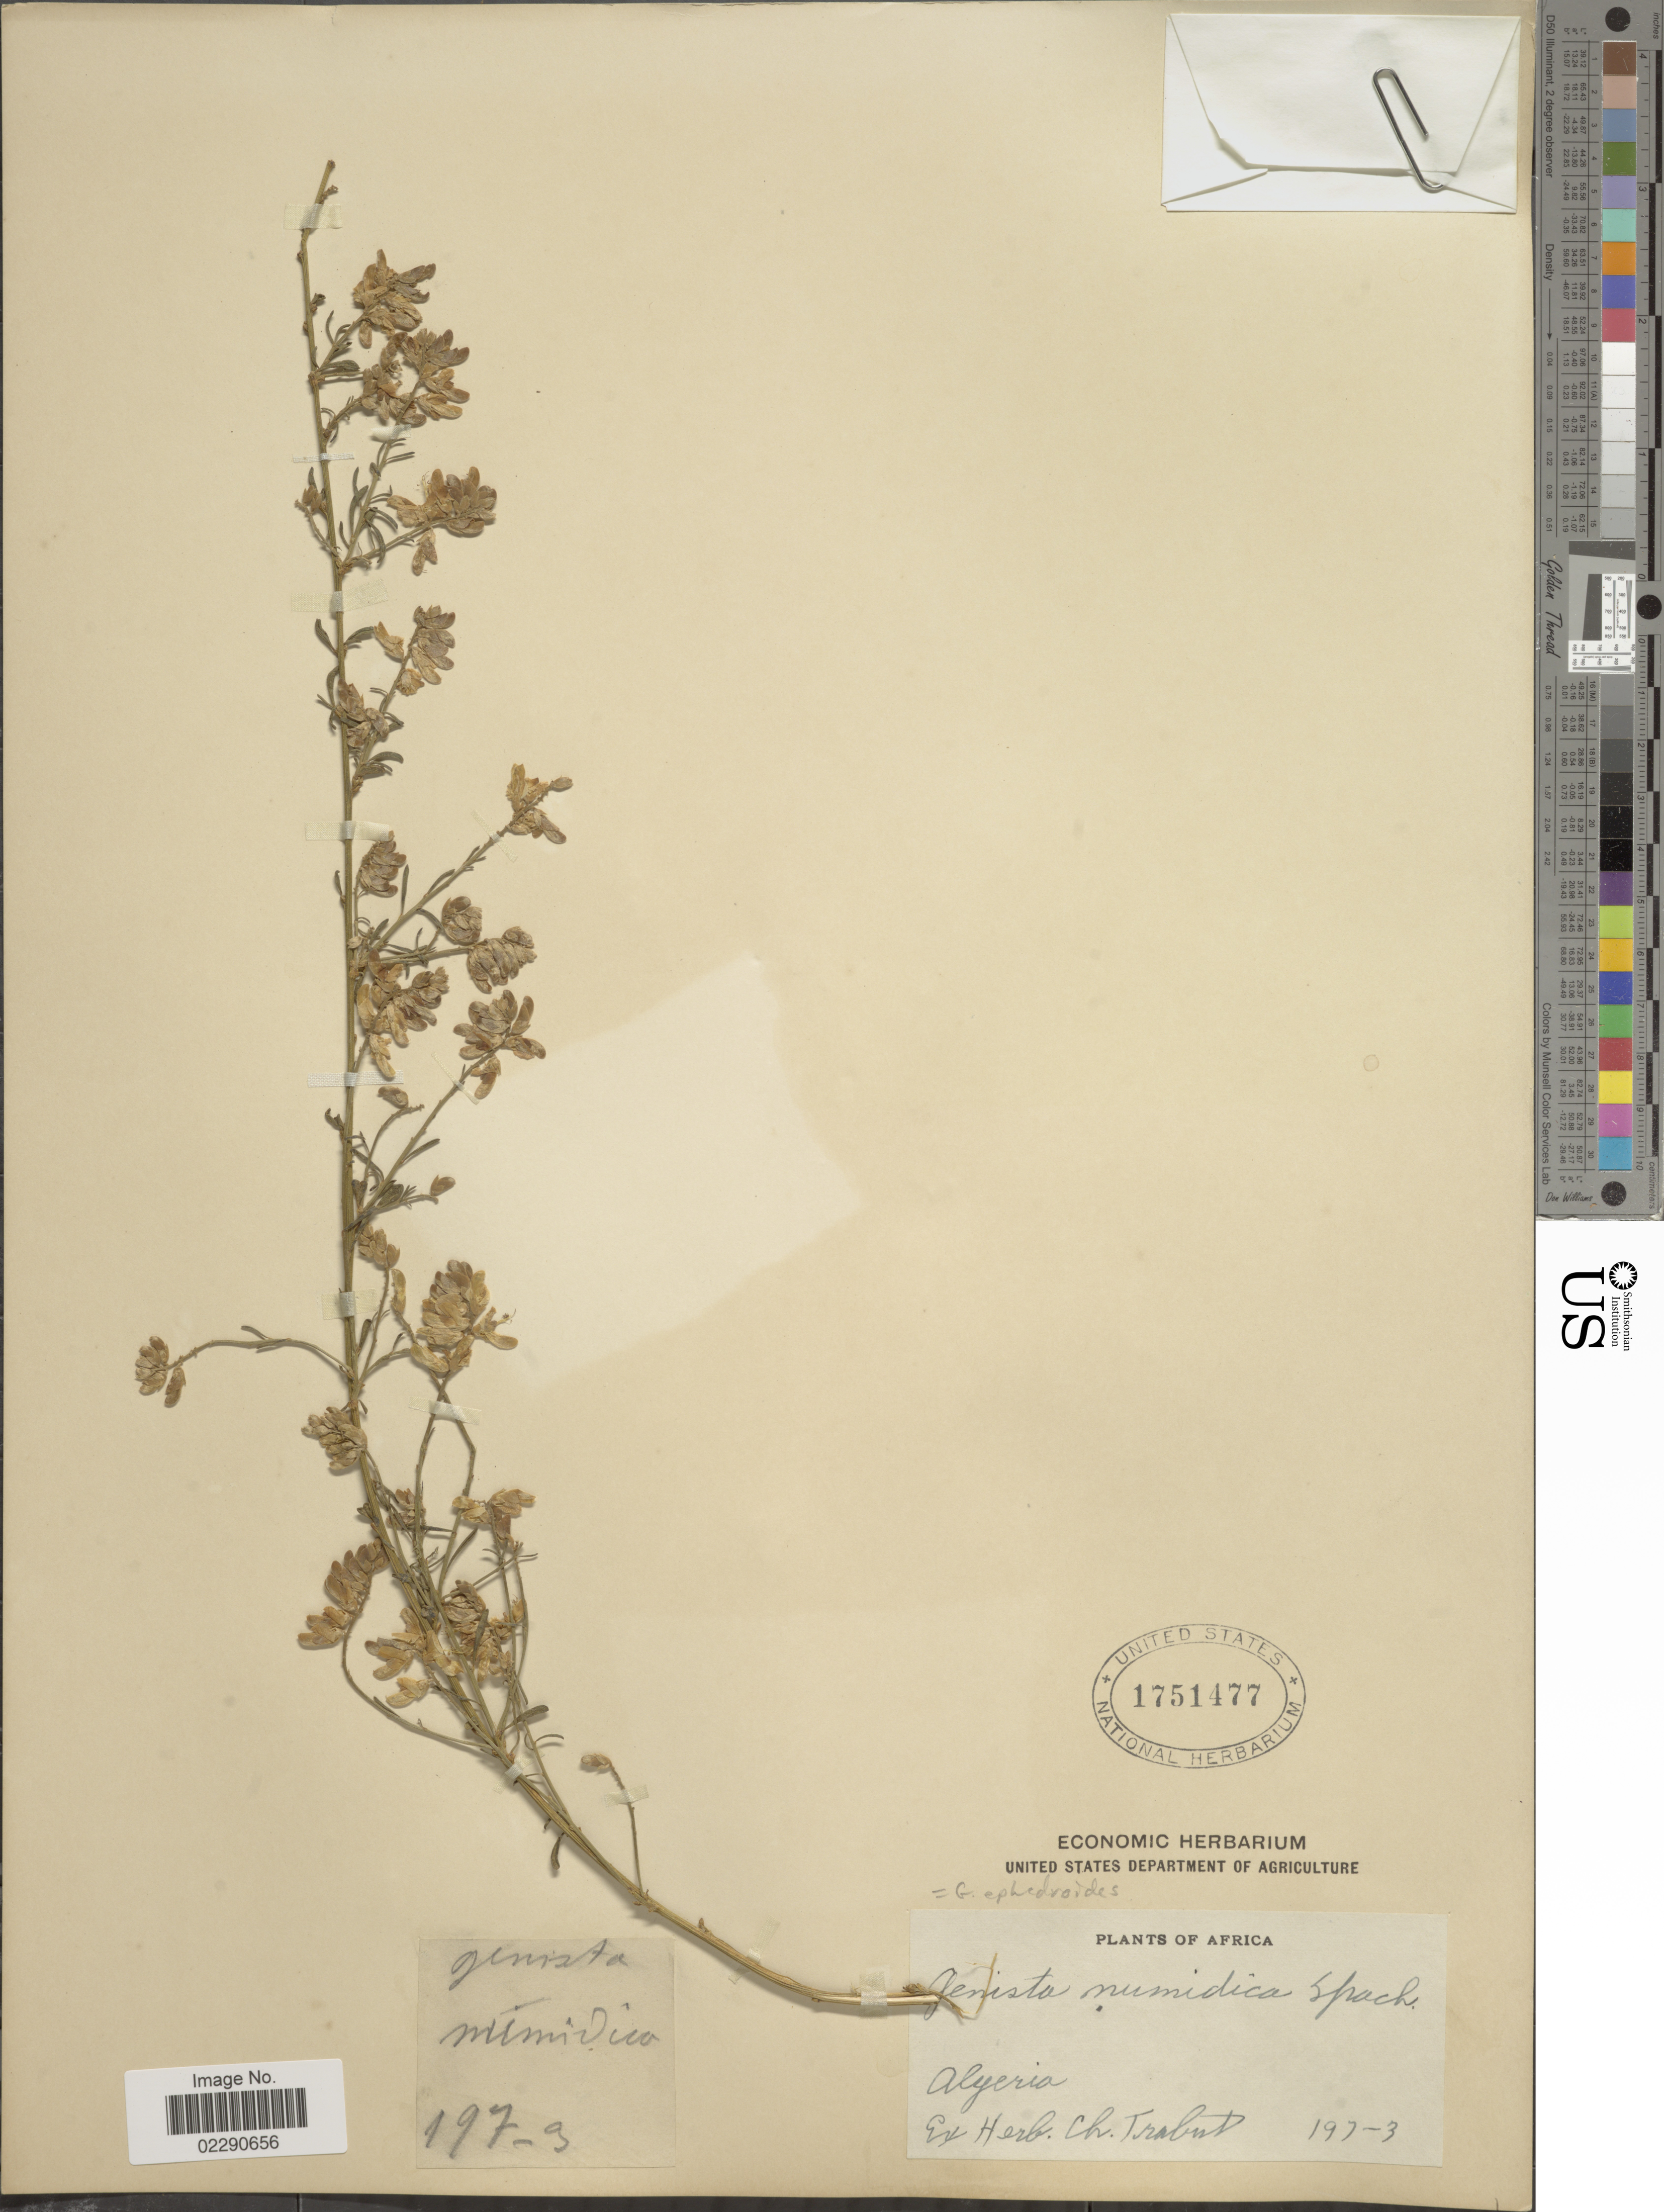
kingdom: Plantae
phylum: Tracheophyta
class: Magnoliopsida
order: Fabales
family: Fabaceae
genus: Genista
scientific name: Genista ephedroides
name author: DC.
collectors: Ex herb. Ch. Trabut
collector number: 197-3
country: Algeria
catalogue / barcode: US 1751477